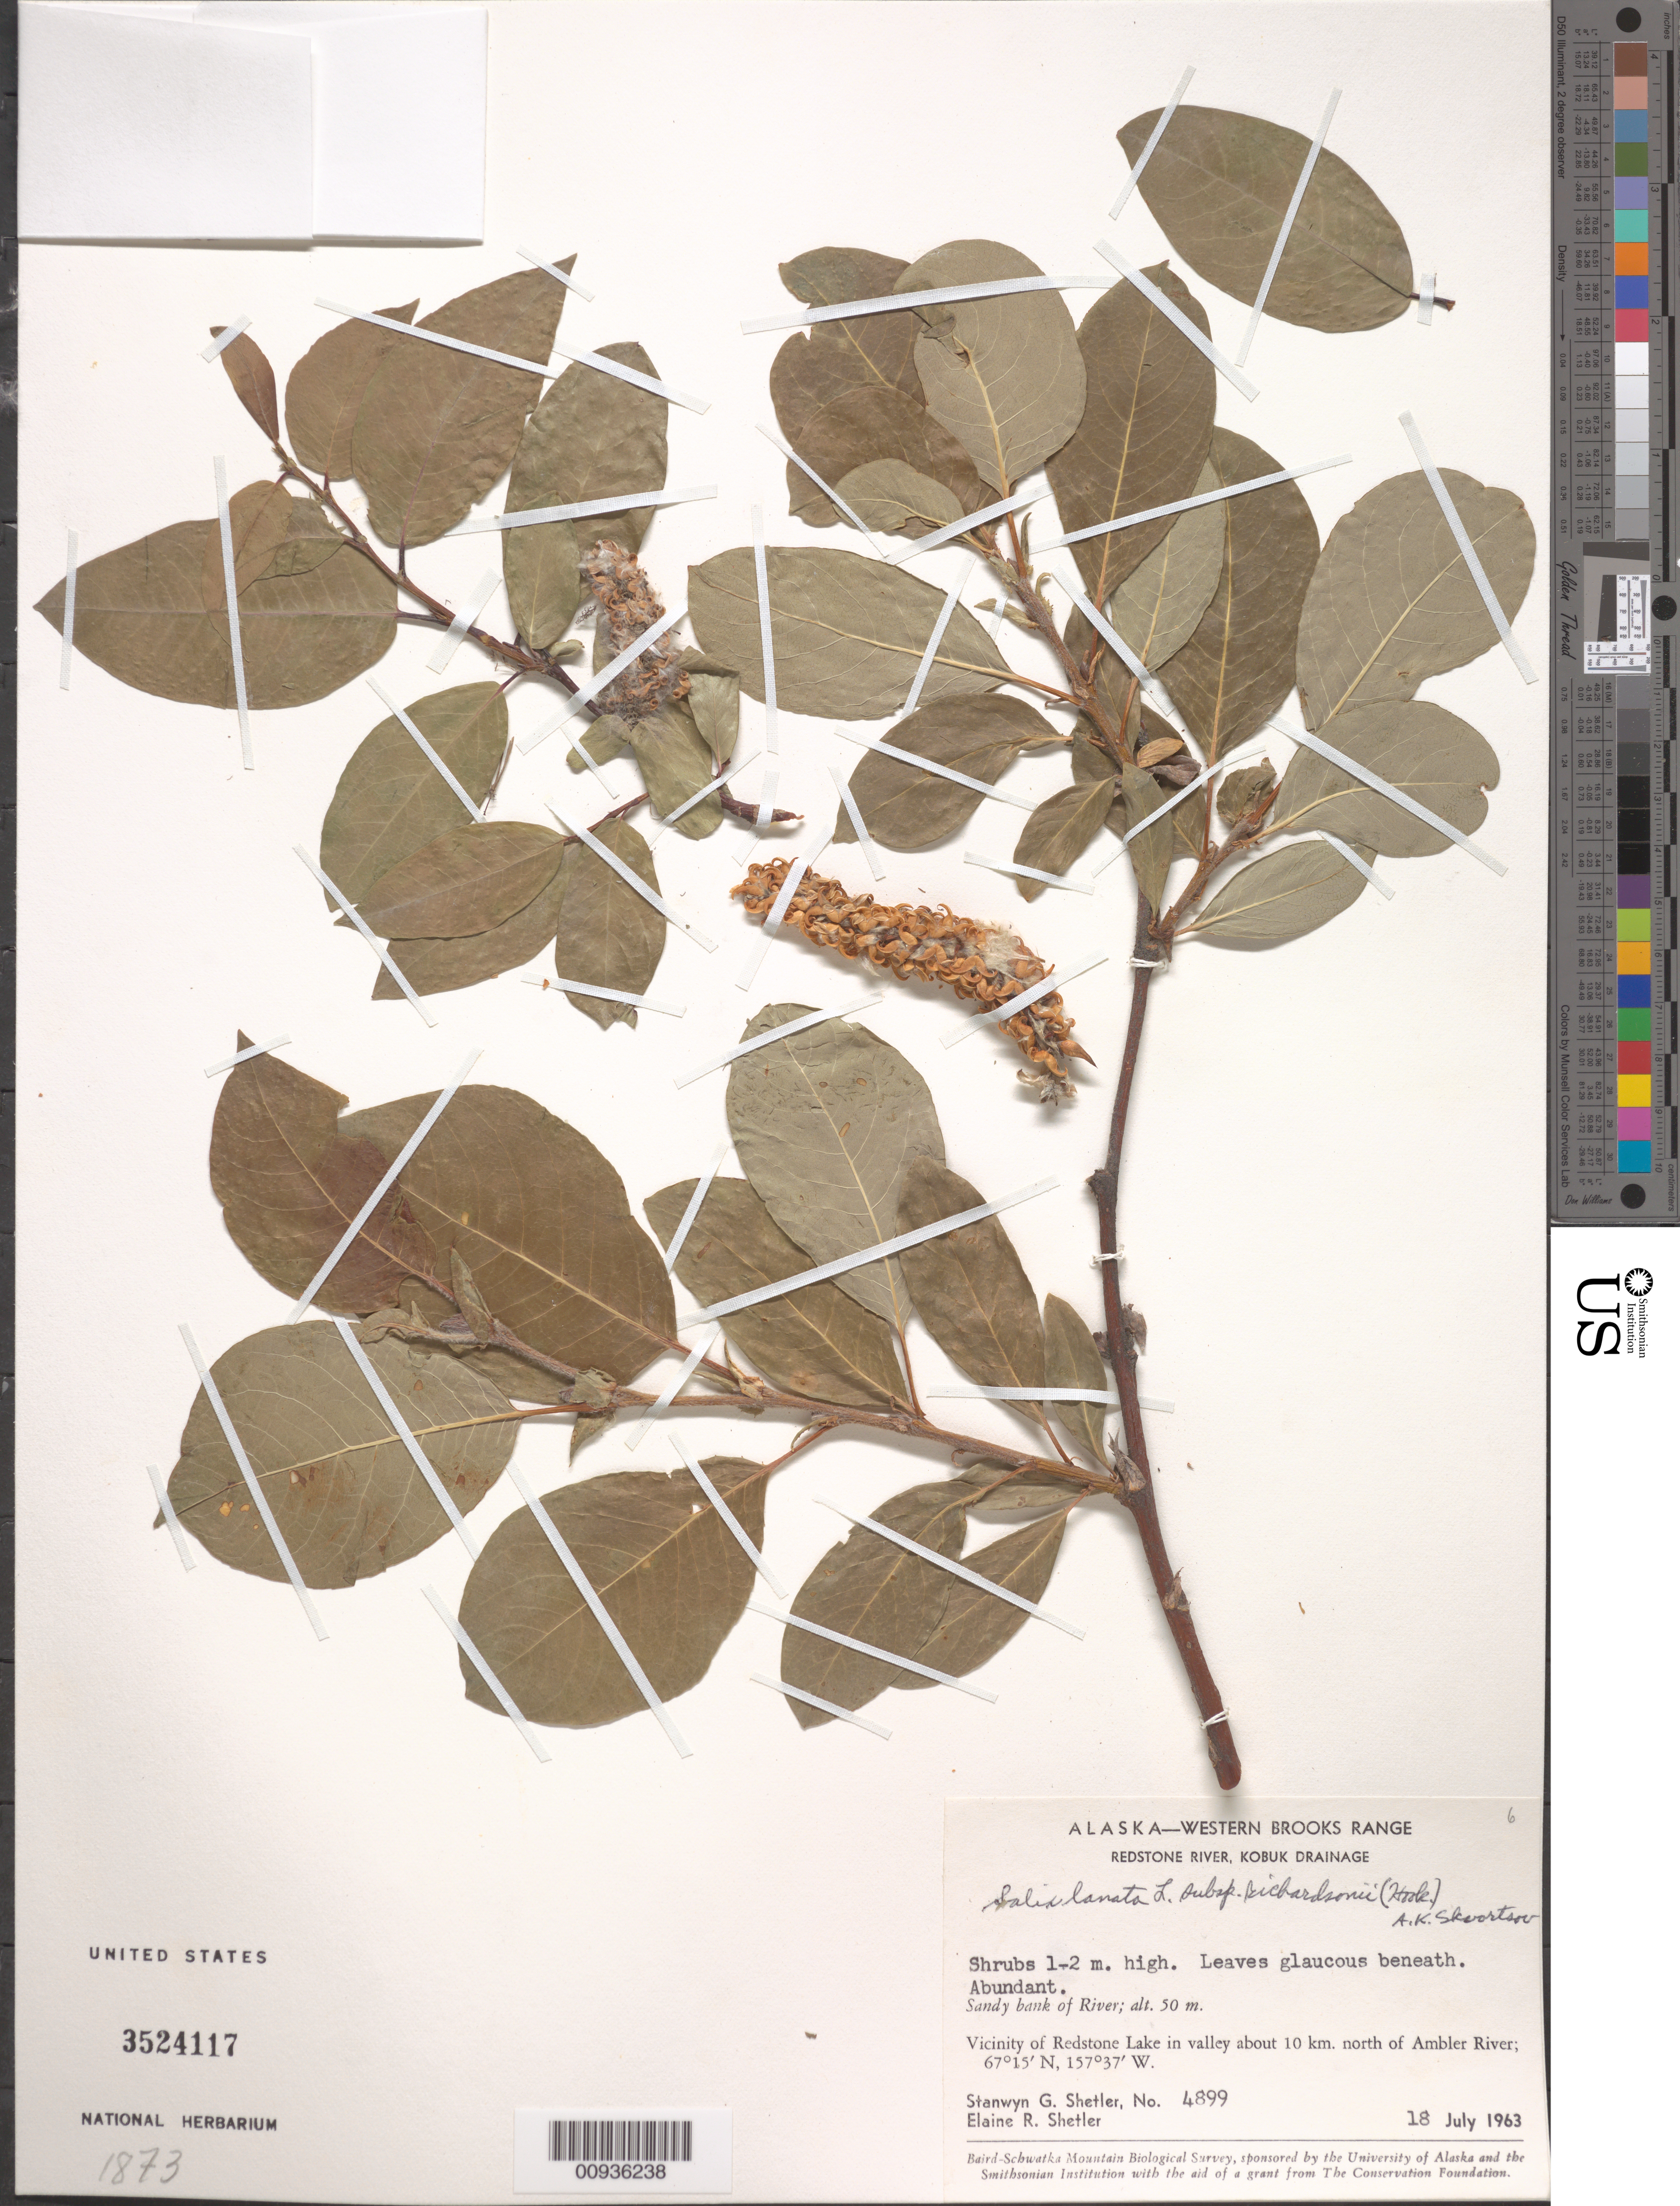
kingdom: Plantae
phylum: Tracheophyta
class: Magnoliopsida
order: Malpighiales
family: Salicaceae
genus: Salix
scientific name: Salix lanata subsp. richardsonii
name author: (Hook.) A.K. Skvortsov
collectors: S. Shetler & E. R. Shetler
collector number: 4899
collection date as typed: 18 Jul 1963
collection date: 1963-07-18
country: United States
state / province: Alaska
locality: Vicinity of Redstone Lake in valley about 10 km. north of Ambler River. Western Brooks Range, Redstone River, Kobuk Drainage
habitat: Sandy bank of River.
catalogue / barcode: US 3524117